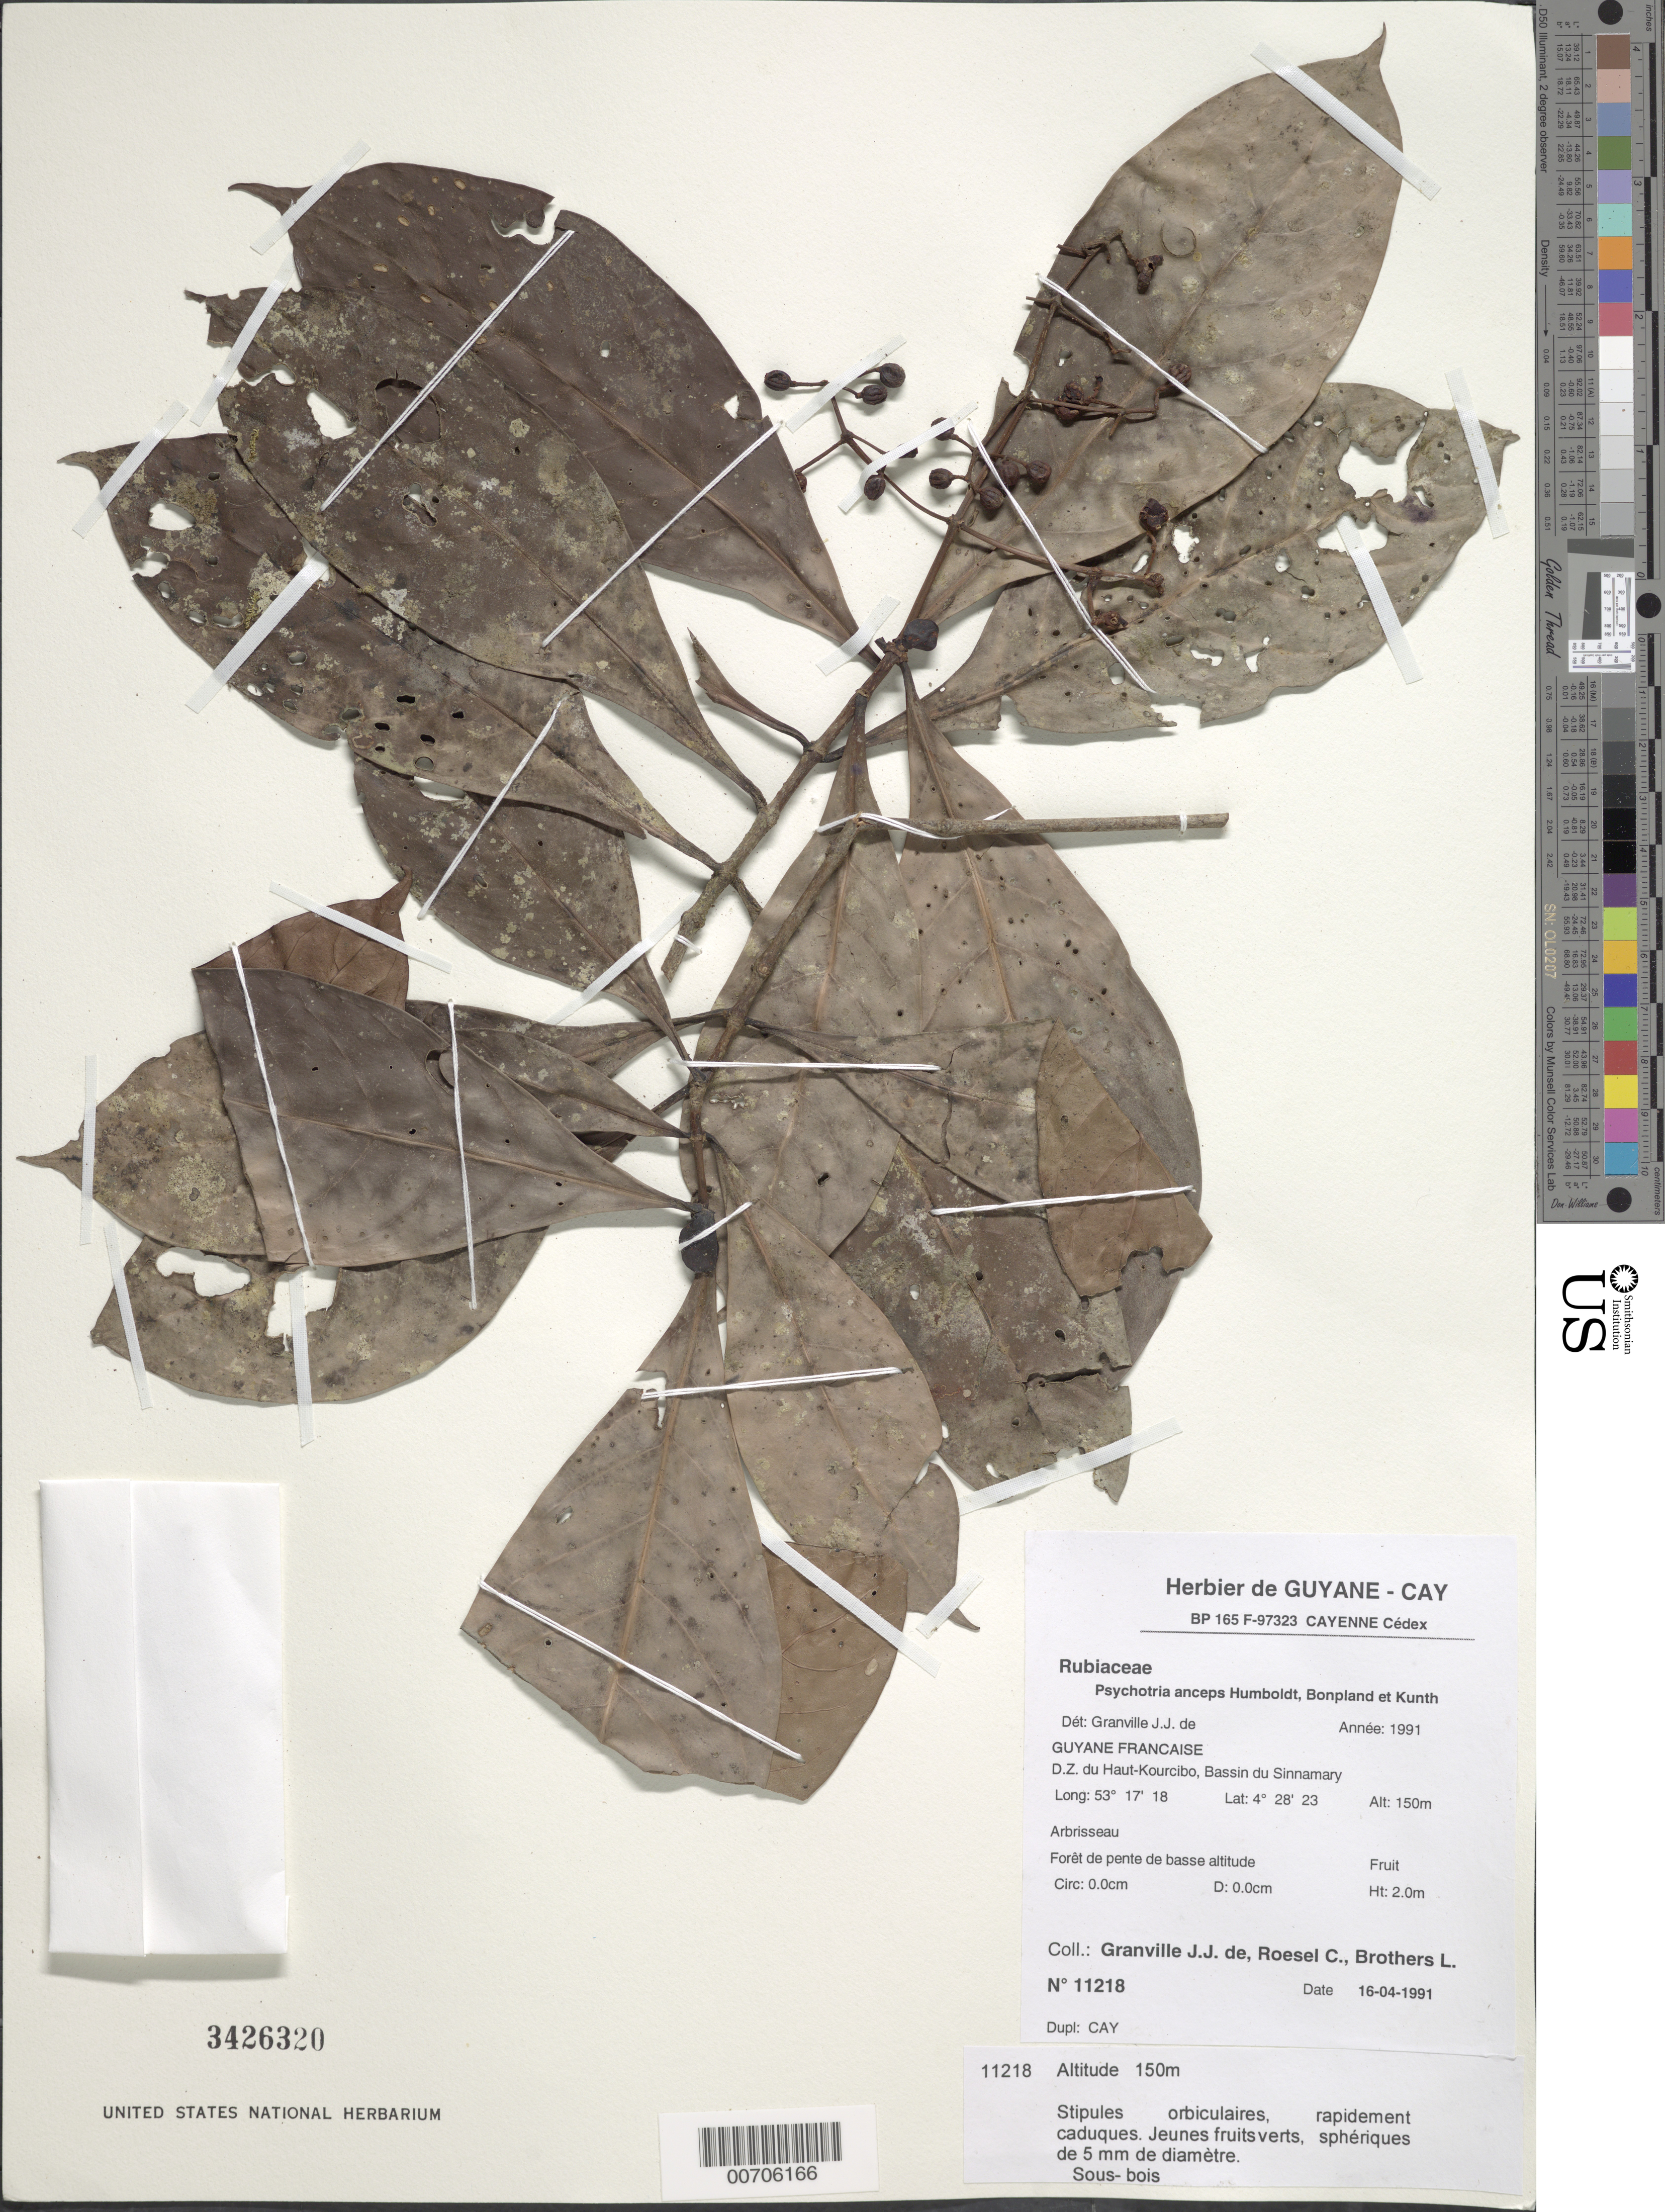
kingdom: Plantae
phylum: Tracheophyta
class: Magnoliopsida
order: Gentianales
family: Rubiaceae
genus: Psychotria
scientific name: Psychotria anceps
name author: Kunth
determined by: Granville, J. J. de, (CAY), Institut de Recherche pour le Developpement (IRD) (FRENCH GUIANA)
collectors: J.-J. de Granville, C. S. Roesel & L. Brothers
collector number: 11218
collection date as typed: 16-Apr-91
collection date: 1991-04-16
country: French Guiana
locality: D.Z. du Haut-Kourcibo, Bassin du Sinnamary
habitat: Forêt de pente de basse altitude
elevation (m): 150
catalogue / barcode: US 3426320